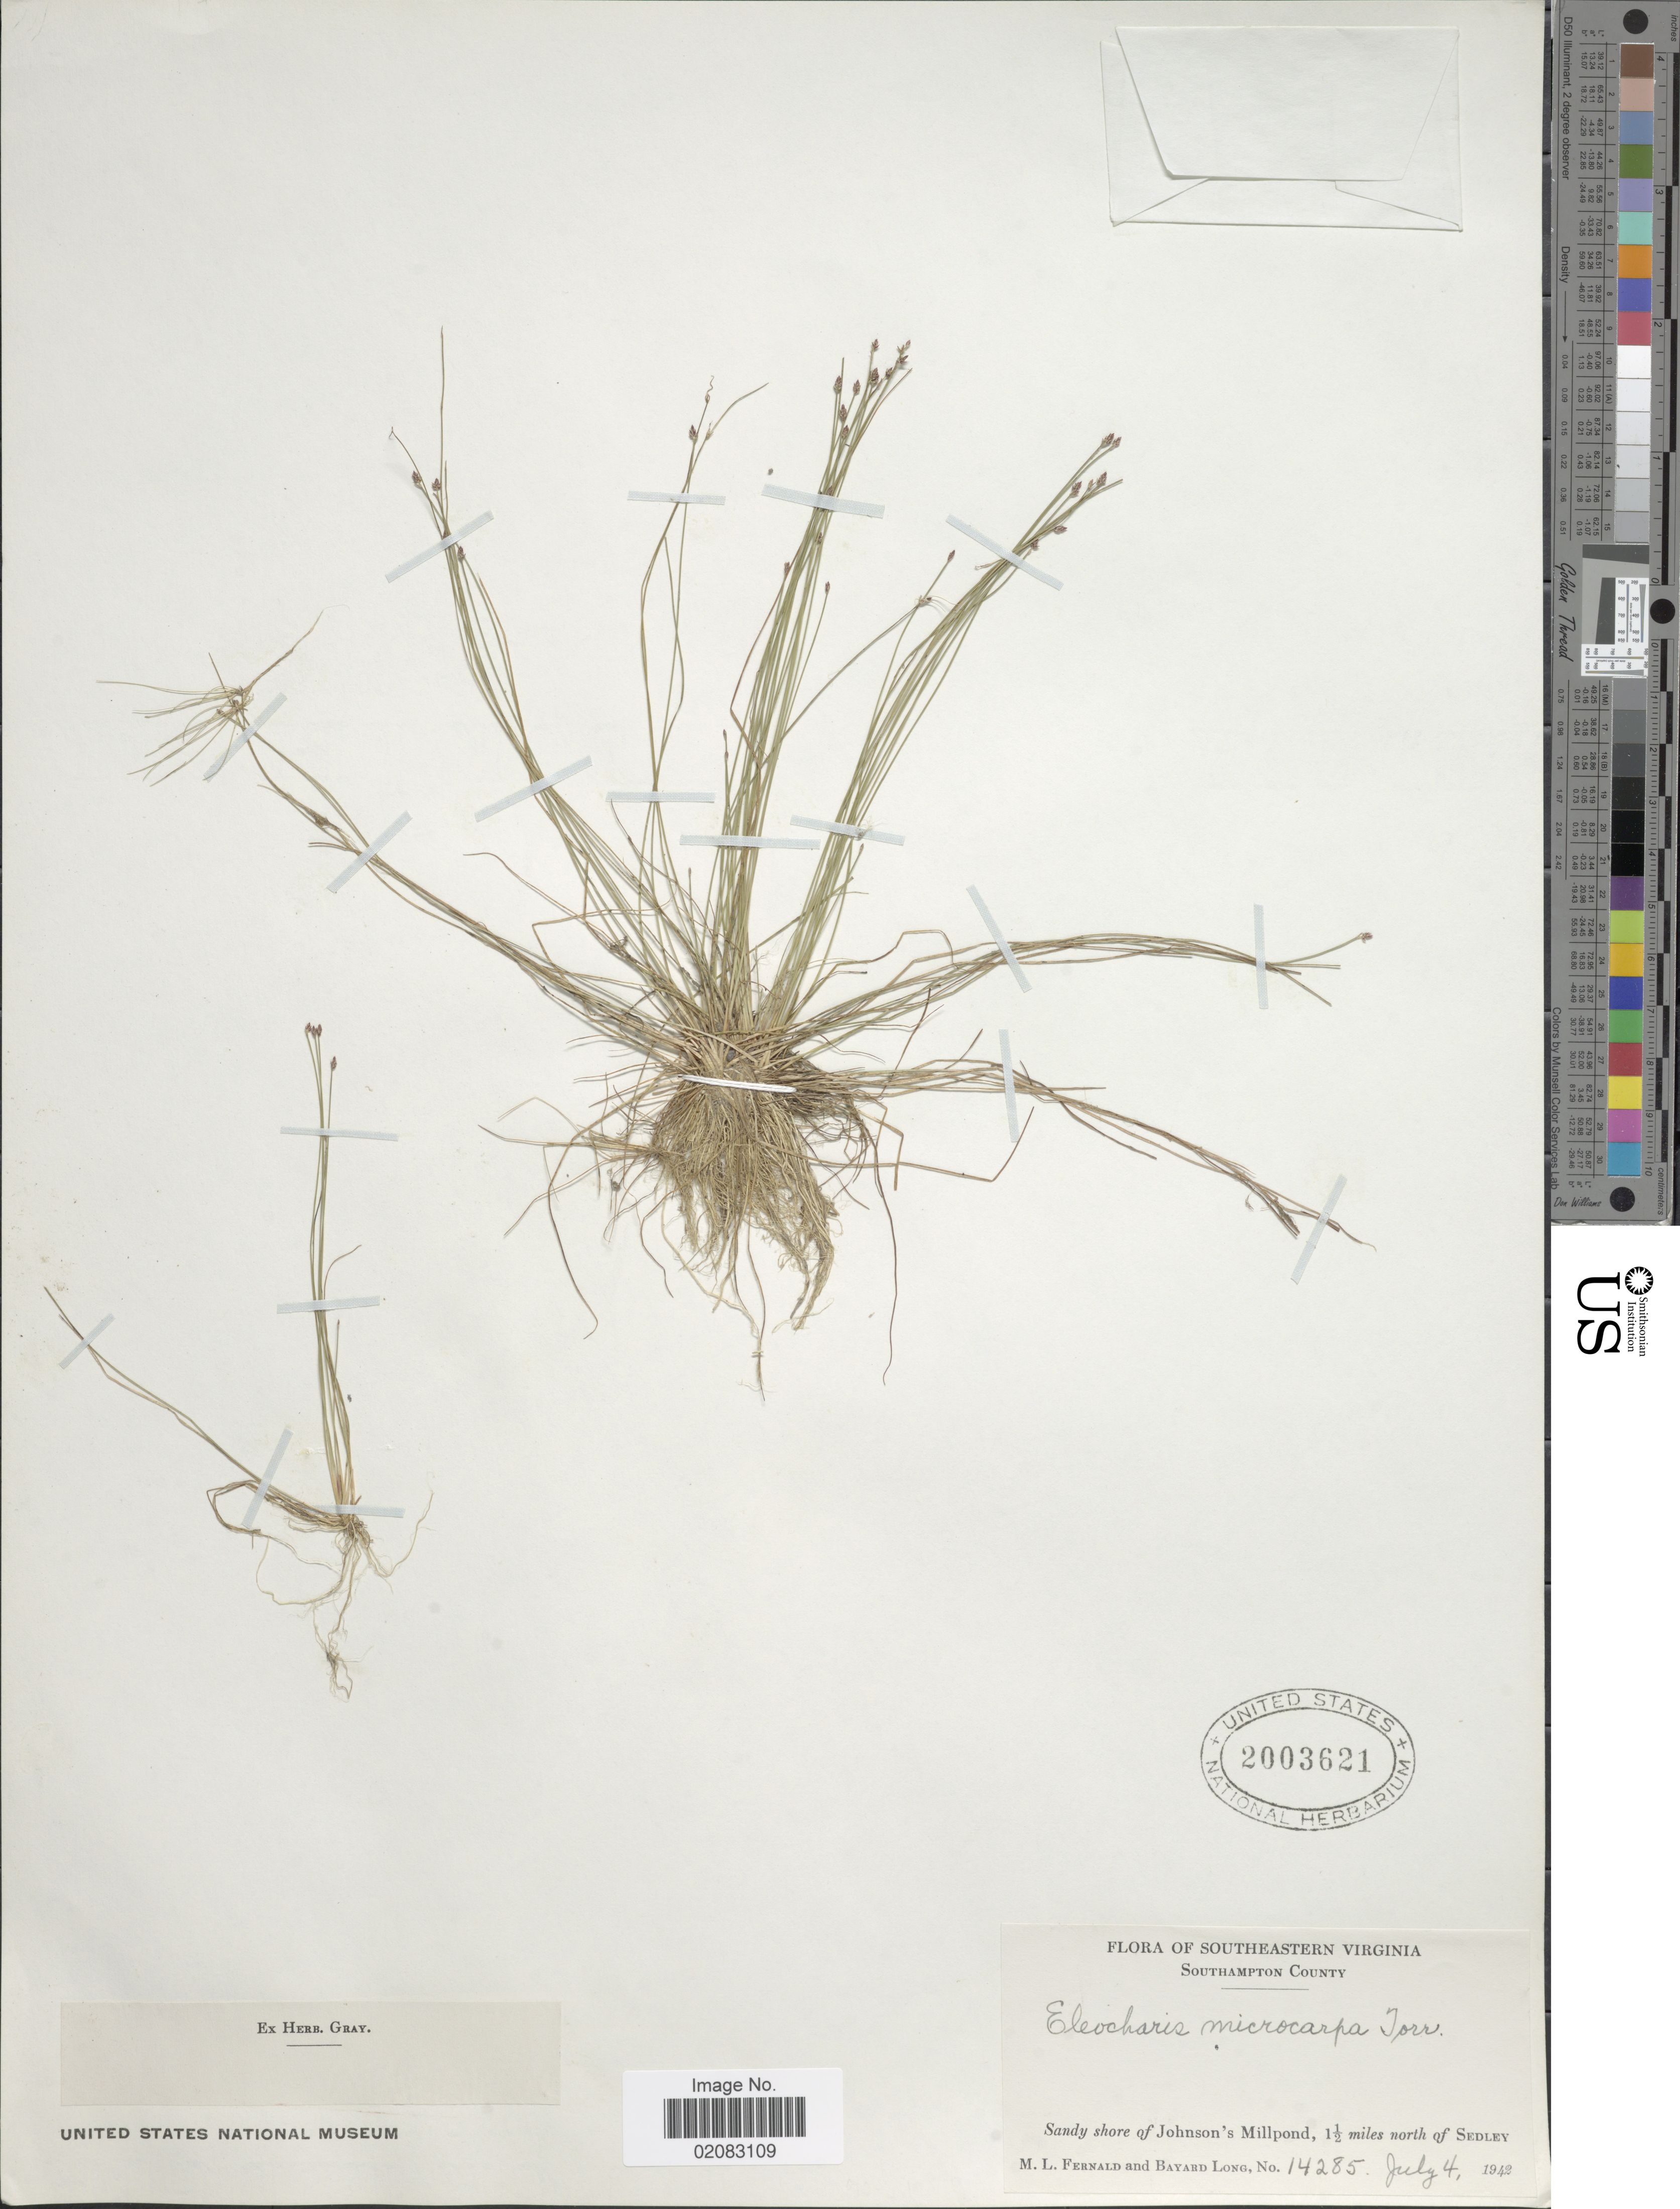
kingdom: Plantae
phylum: Tracheophyta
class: Liliopsida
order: Poales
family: Cyperaceae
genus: Eleocharis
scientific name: Eleocharis microcarpa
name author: Torr.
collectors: M. L. Fernald & B. Long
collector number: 14285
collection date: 1942-07-04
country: United States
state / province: Virginia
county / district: Sussex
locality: Southeastern Virginia, Sussex County, Sandy shore of Johnson's Millpond, 1½ miles north of Sedley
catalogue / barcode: US 2003621